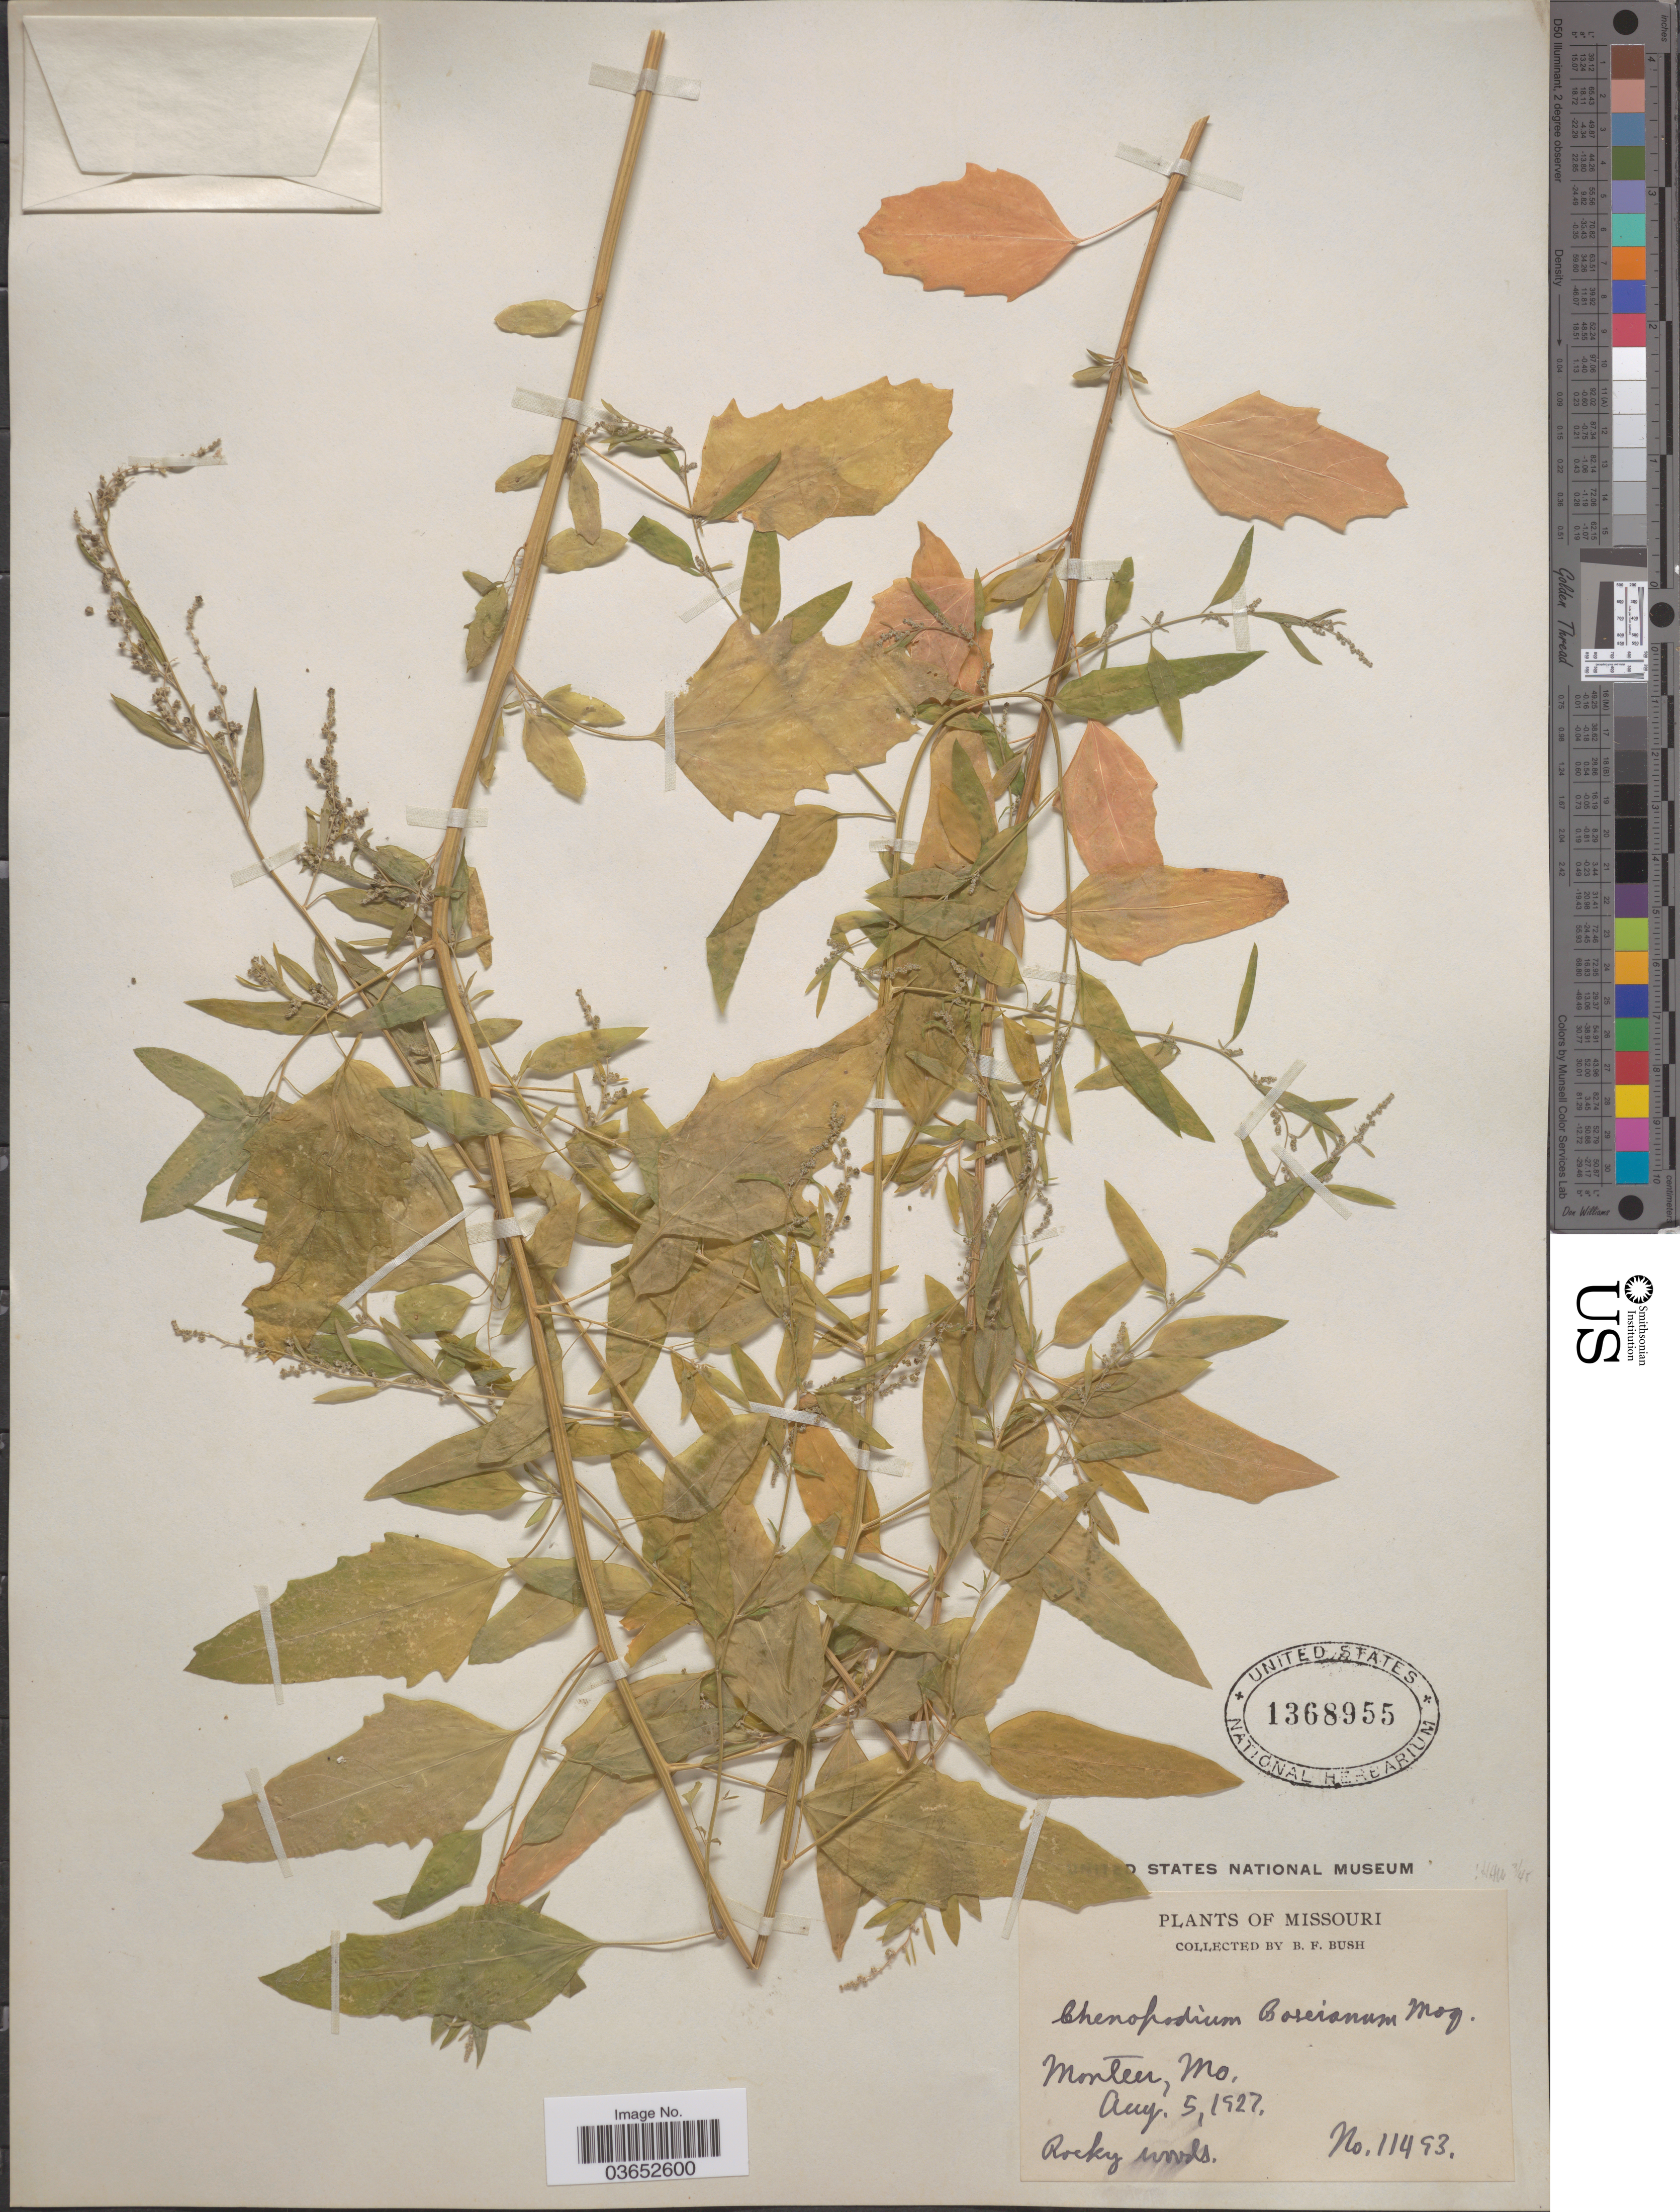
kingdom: Plantae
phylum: Tracheophyta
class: Magnoliopsida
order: Caryophyllales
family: Amaranthaceae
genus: Chenopodium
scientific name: Chenopodium boscianum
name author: Moq.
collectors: B. F. Bush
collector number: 11493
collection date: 1927-08-05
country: United States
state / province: Missouri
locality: Monteer.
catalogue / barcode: US 1368955